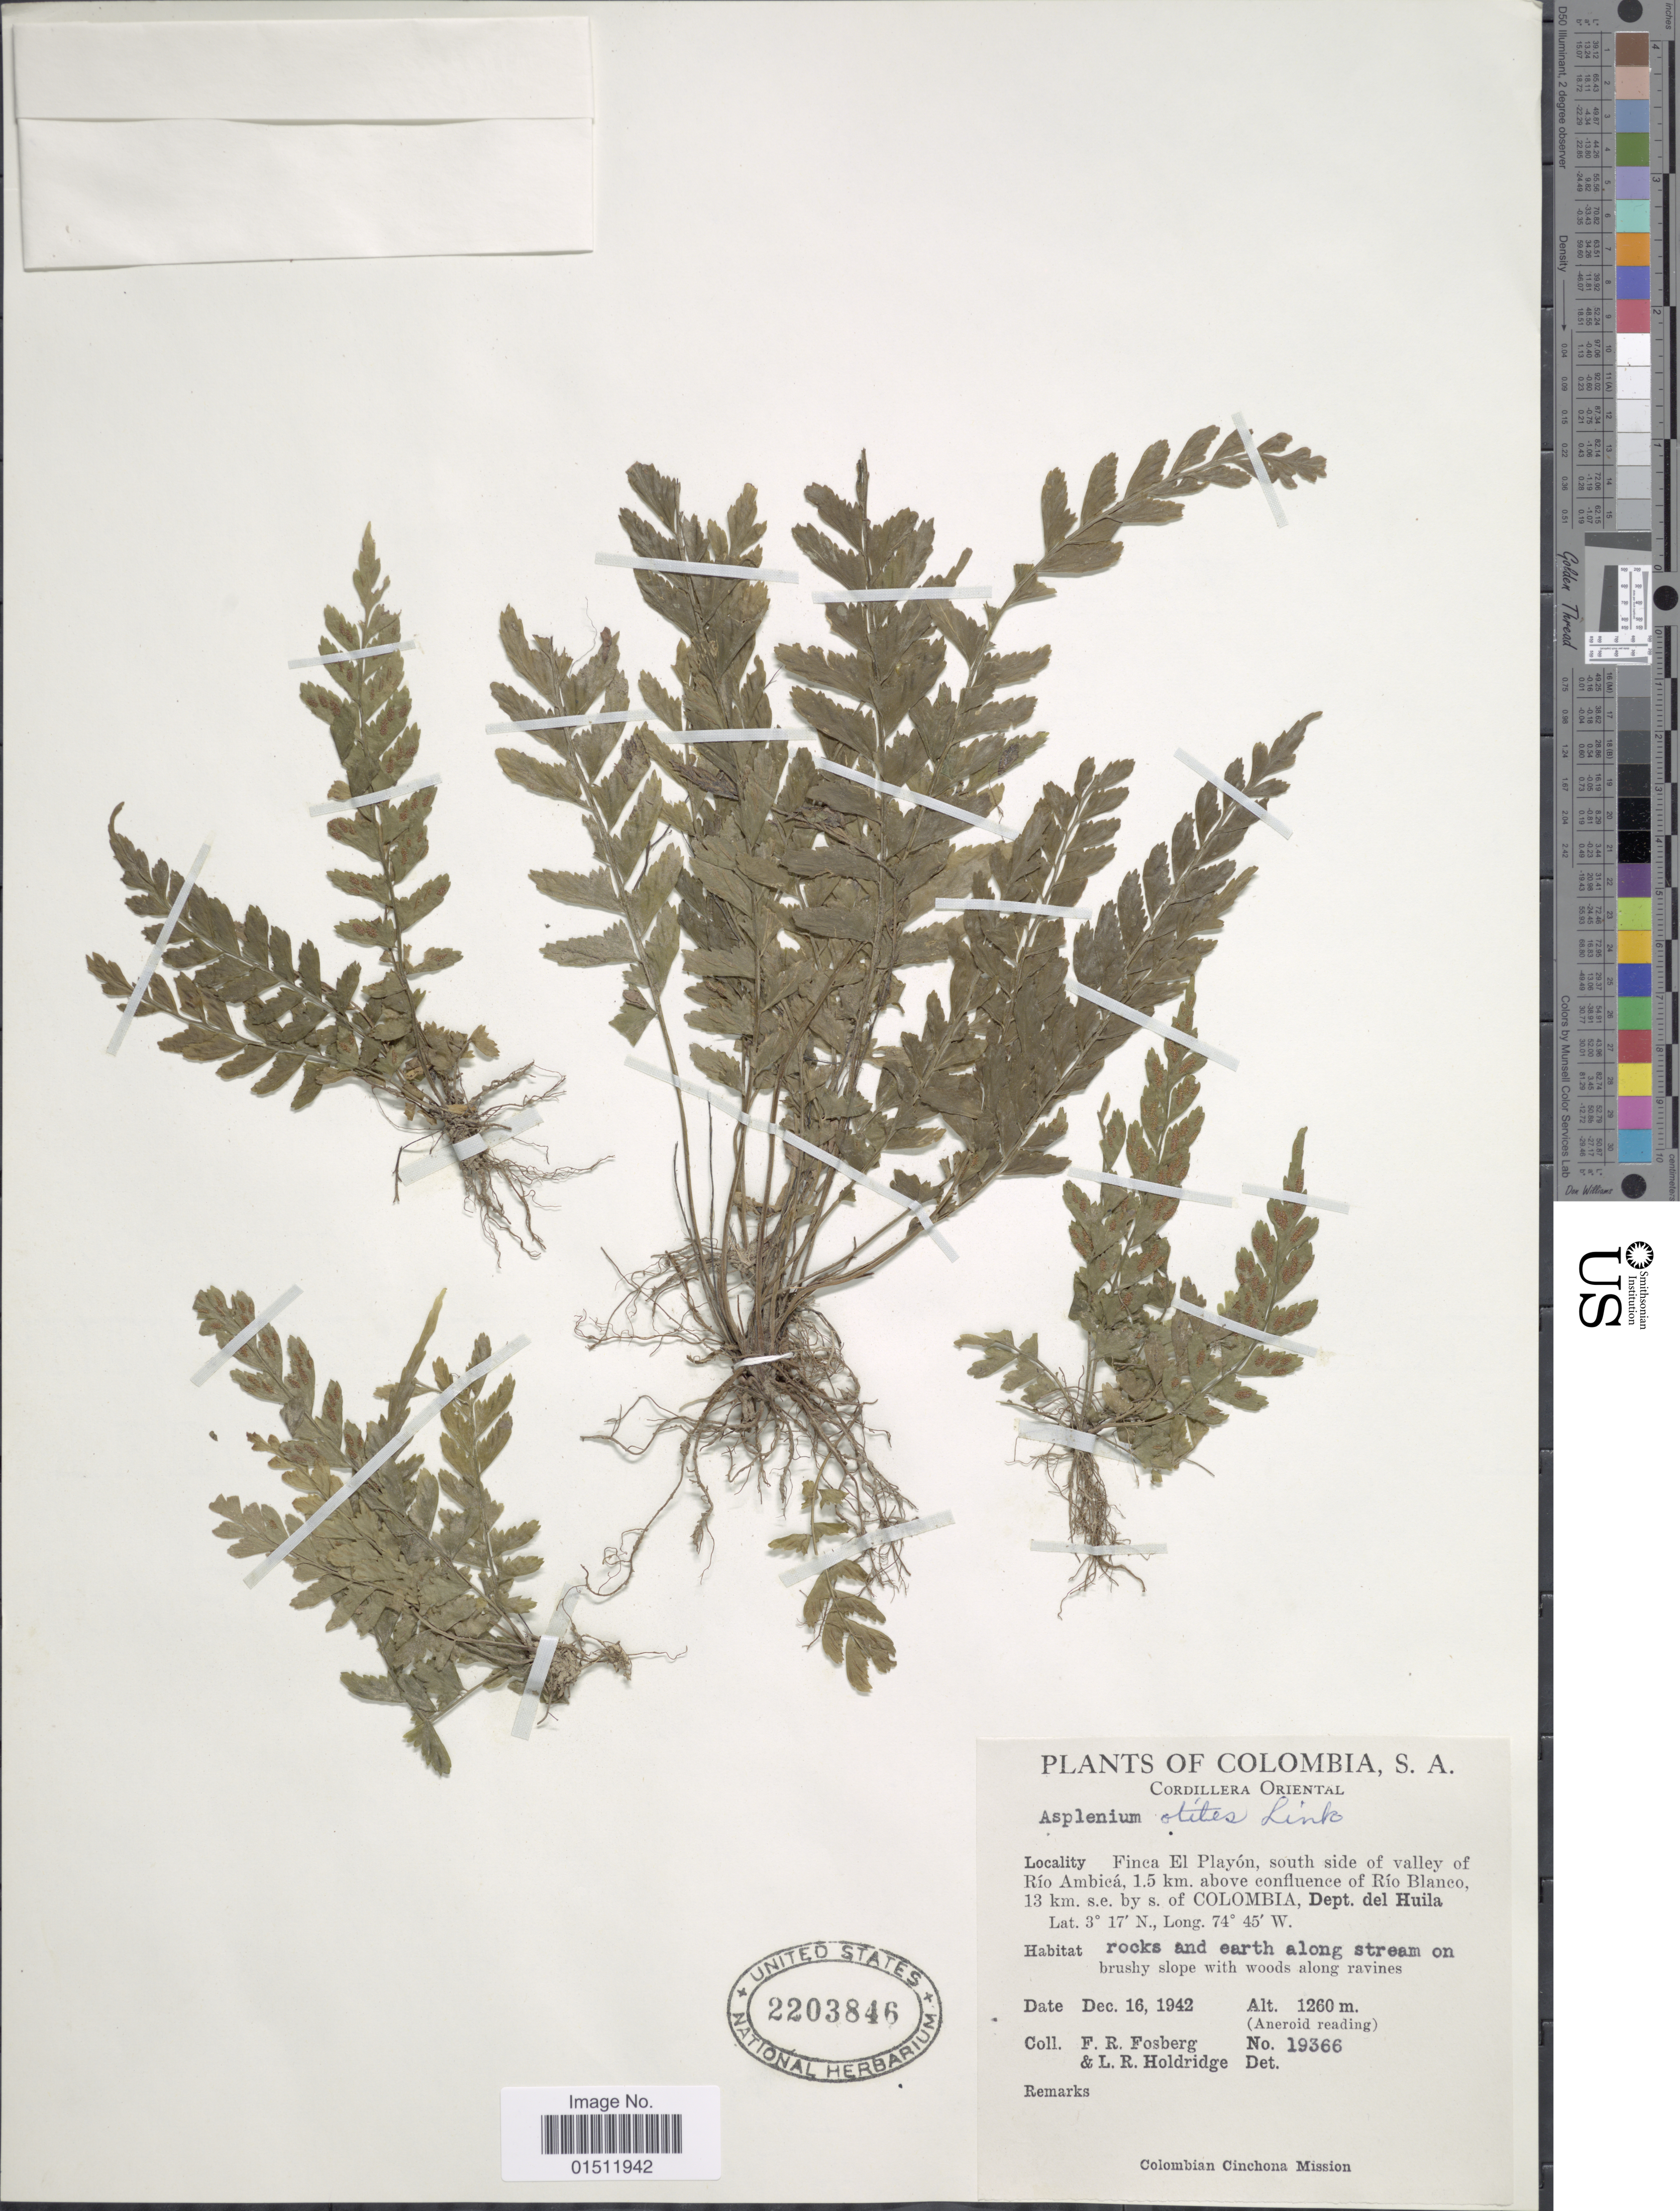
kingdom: Plantae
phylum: Tracheophyta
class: Polypodiopsida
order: Polypodiales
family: Aspleniaceae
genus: Asplenium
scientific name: Asplenium otites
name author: Link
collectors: F. R. Fosberg & L. Holdridge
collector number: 19366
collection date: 1942-12-16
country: Colombia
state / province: Huila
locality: Finca El Playon, south side of valley of Rio Ambica, 1.5 km. above confluence of Rio Blanco, 13 km. s.e. by s. of Colombia, Dept. Del Huila.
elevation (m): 1260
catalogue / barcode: US 2203846